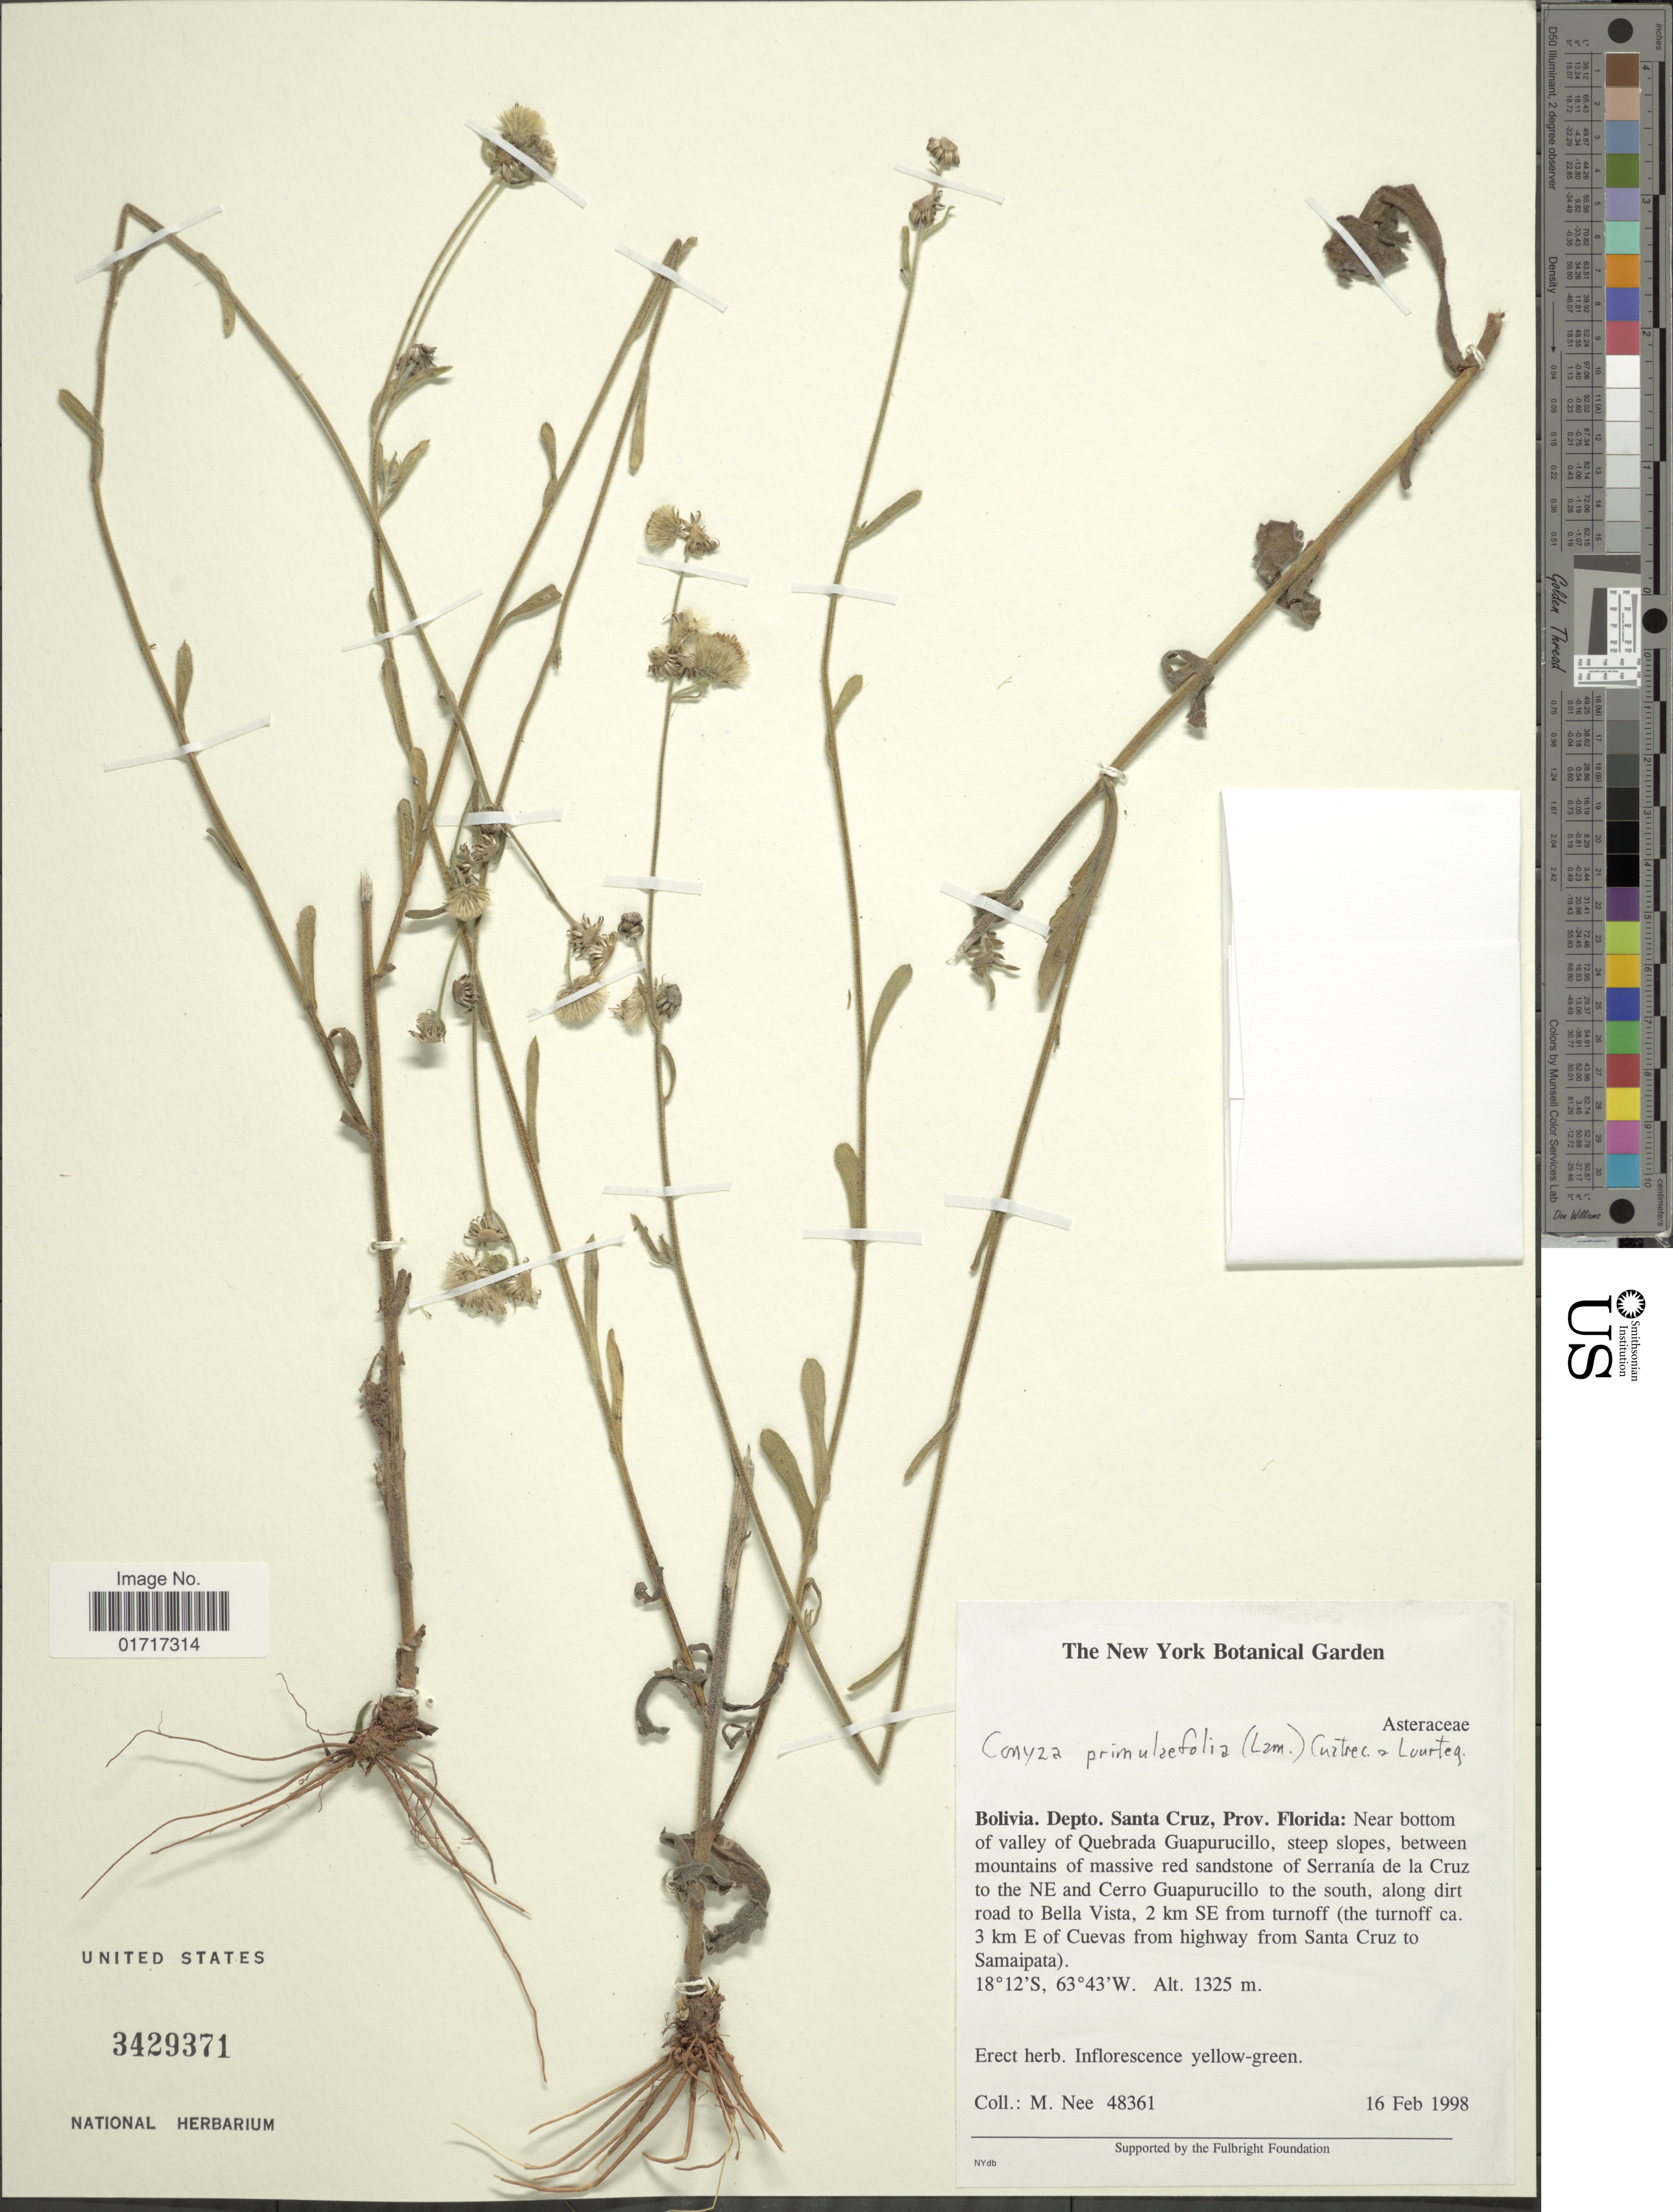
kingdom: Plantae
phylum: Tracheophyta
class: Magnoliopsida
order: Asterales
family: Asteraceae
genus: Conyza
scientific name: Conyza primulaefolia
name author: (Lam.) Cuatrec. & Lourteig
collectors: M. Nee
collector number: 48361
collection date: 1998-02-16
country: Bolivia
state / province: Santa Cruz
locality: Bolivia. Depto. Santa Cruz, Prov. Florida: Near bottom of valley of Quebrada Guapurucillo. Between mountains of massive red sandstone of Serrania de la Cruz to the NE and Cerro Guapurucillo to the south, along dirt road to Bella Vista, 2 km SE from turnoff (the turnoff ca. 3 km E of Cuevas from highway from Santa Cruz to Samaipata).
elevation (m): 1325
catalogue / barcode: US 3429371